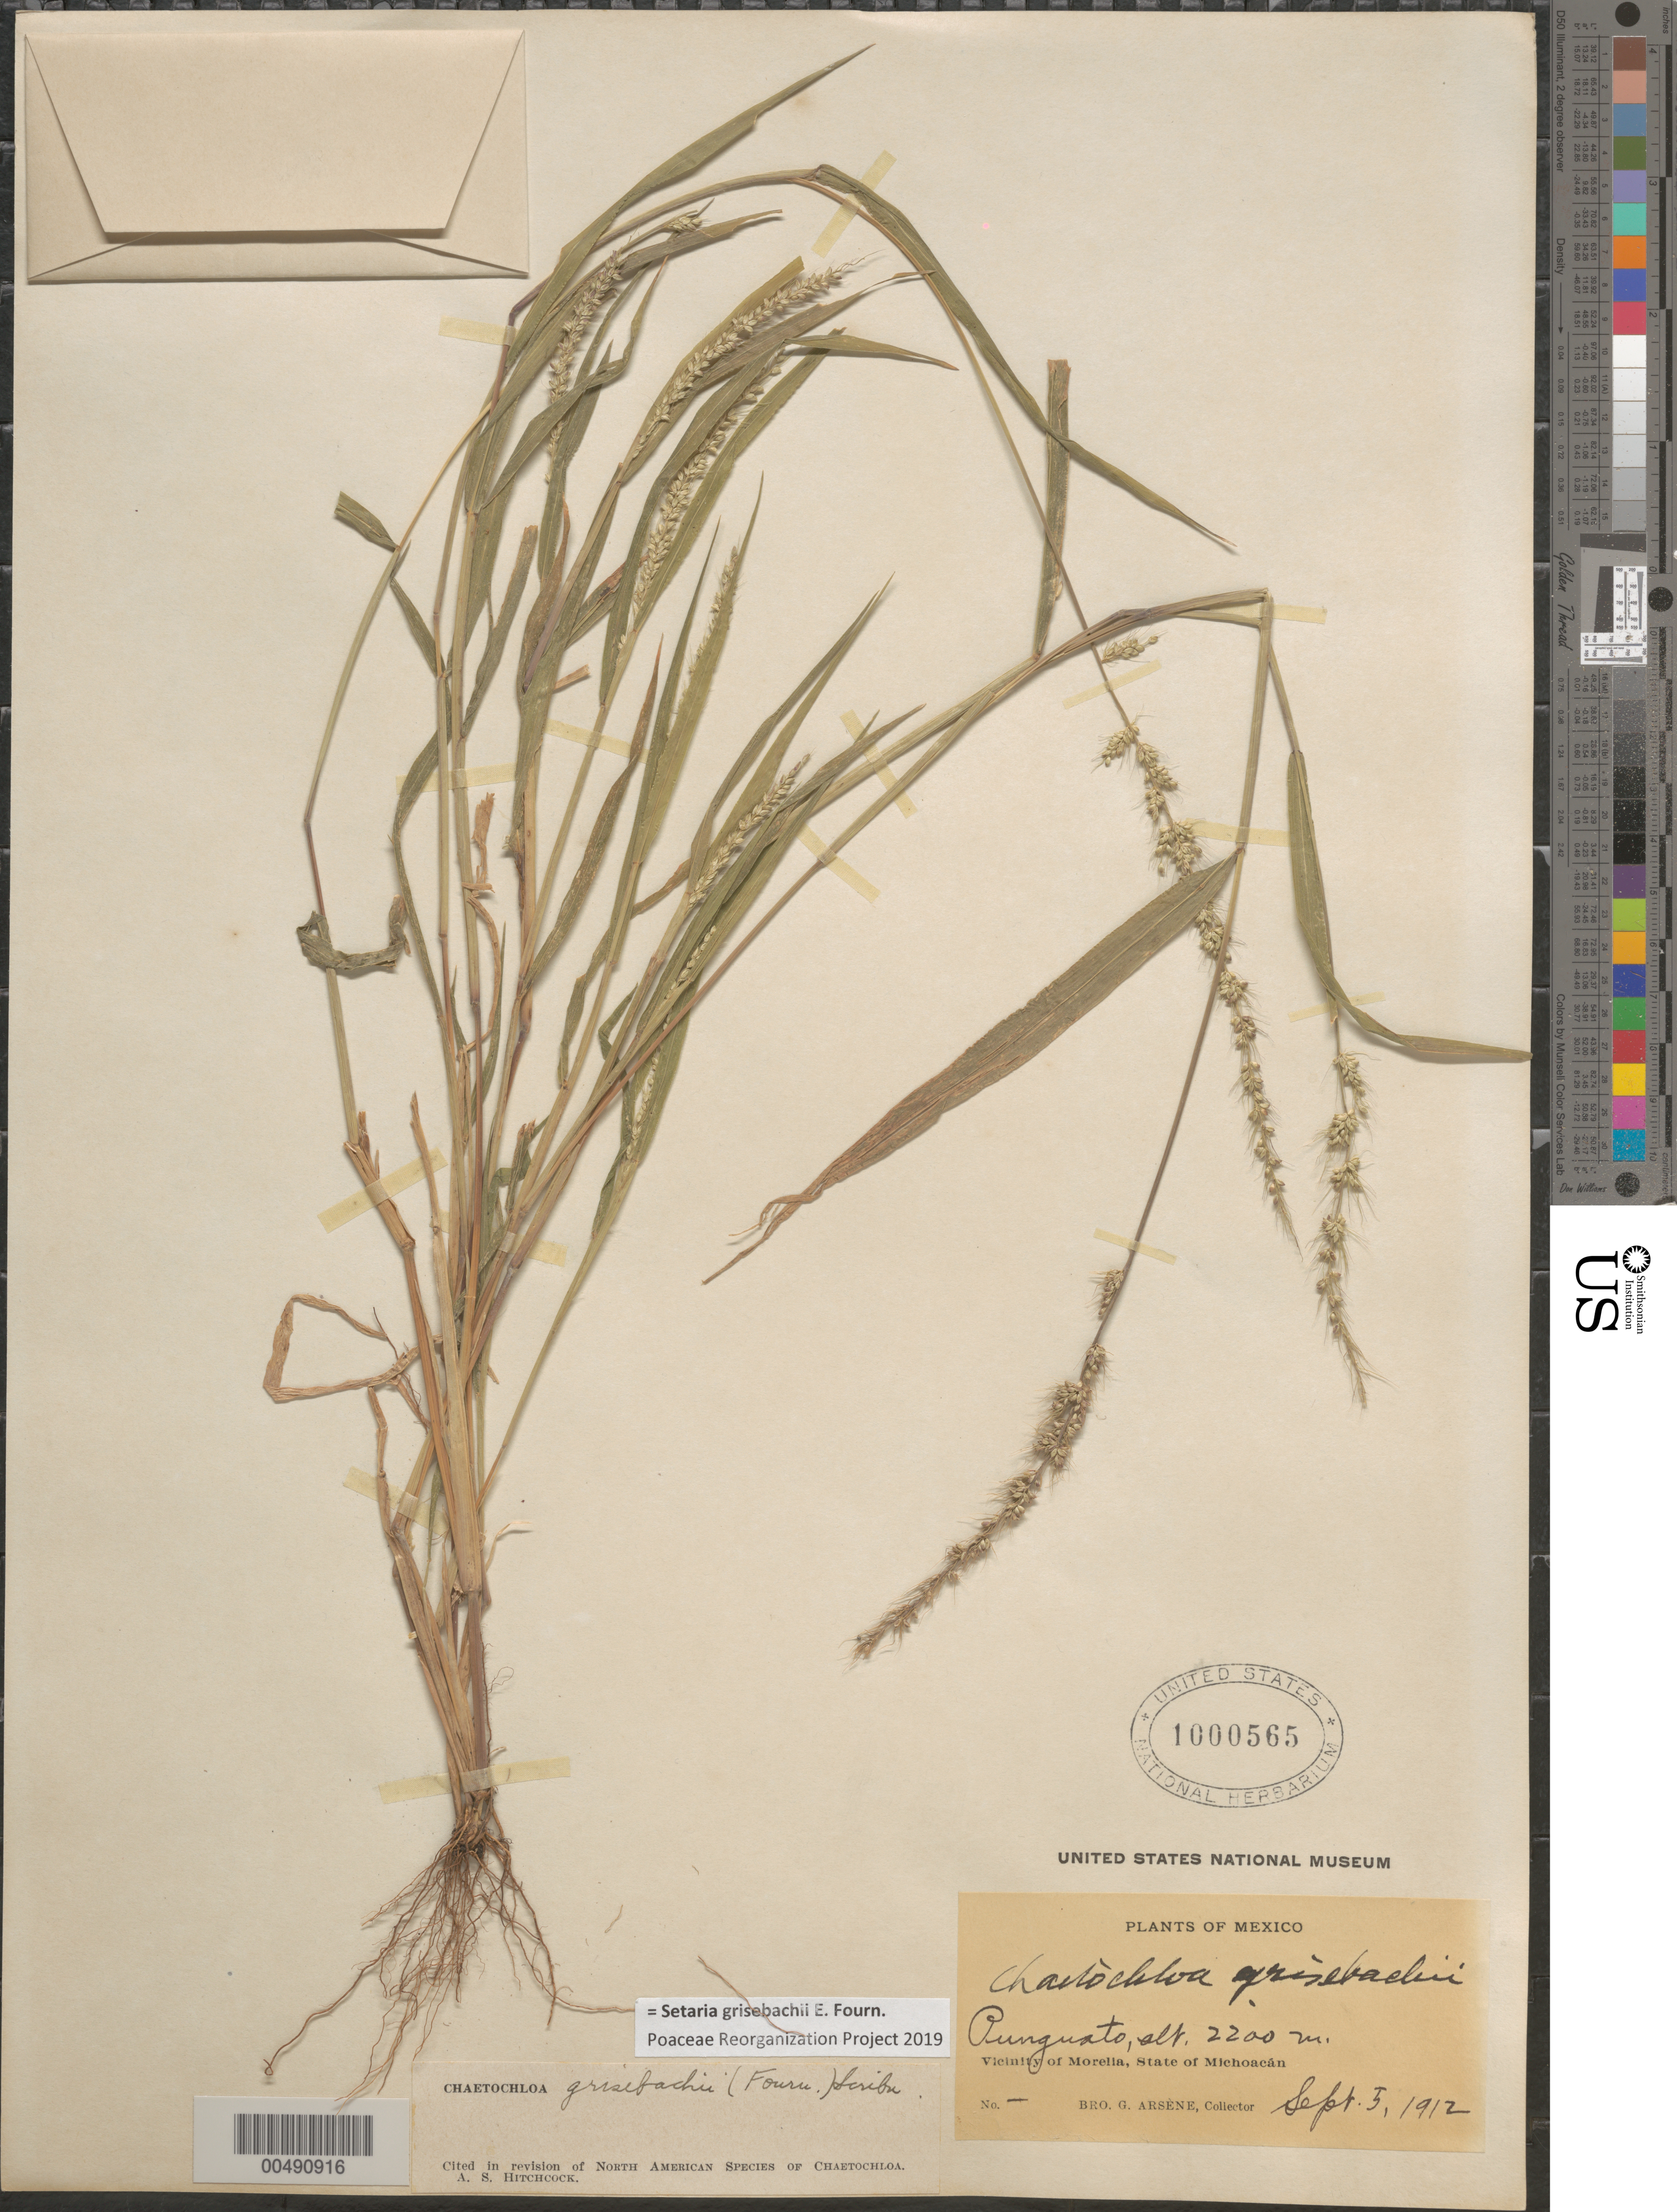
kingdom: Plantae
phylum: Tracheophyta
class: Liliopsida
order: Poales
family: Poaceae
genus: Setaria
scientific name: Setaria grisebachii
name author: E. Fourn.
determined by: Poaceae Reorganization Project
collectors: Bro. G. Arsène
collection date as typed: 5 Sep 1912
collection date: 1912-09-05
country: Mexico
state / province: Michoacán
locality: Punguato, vicinity of Morelia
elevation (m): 2200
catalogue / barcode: US 1000565